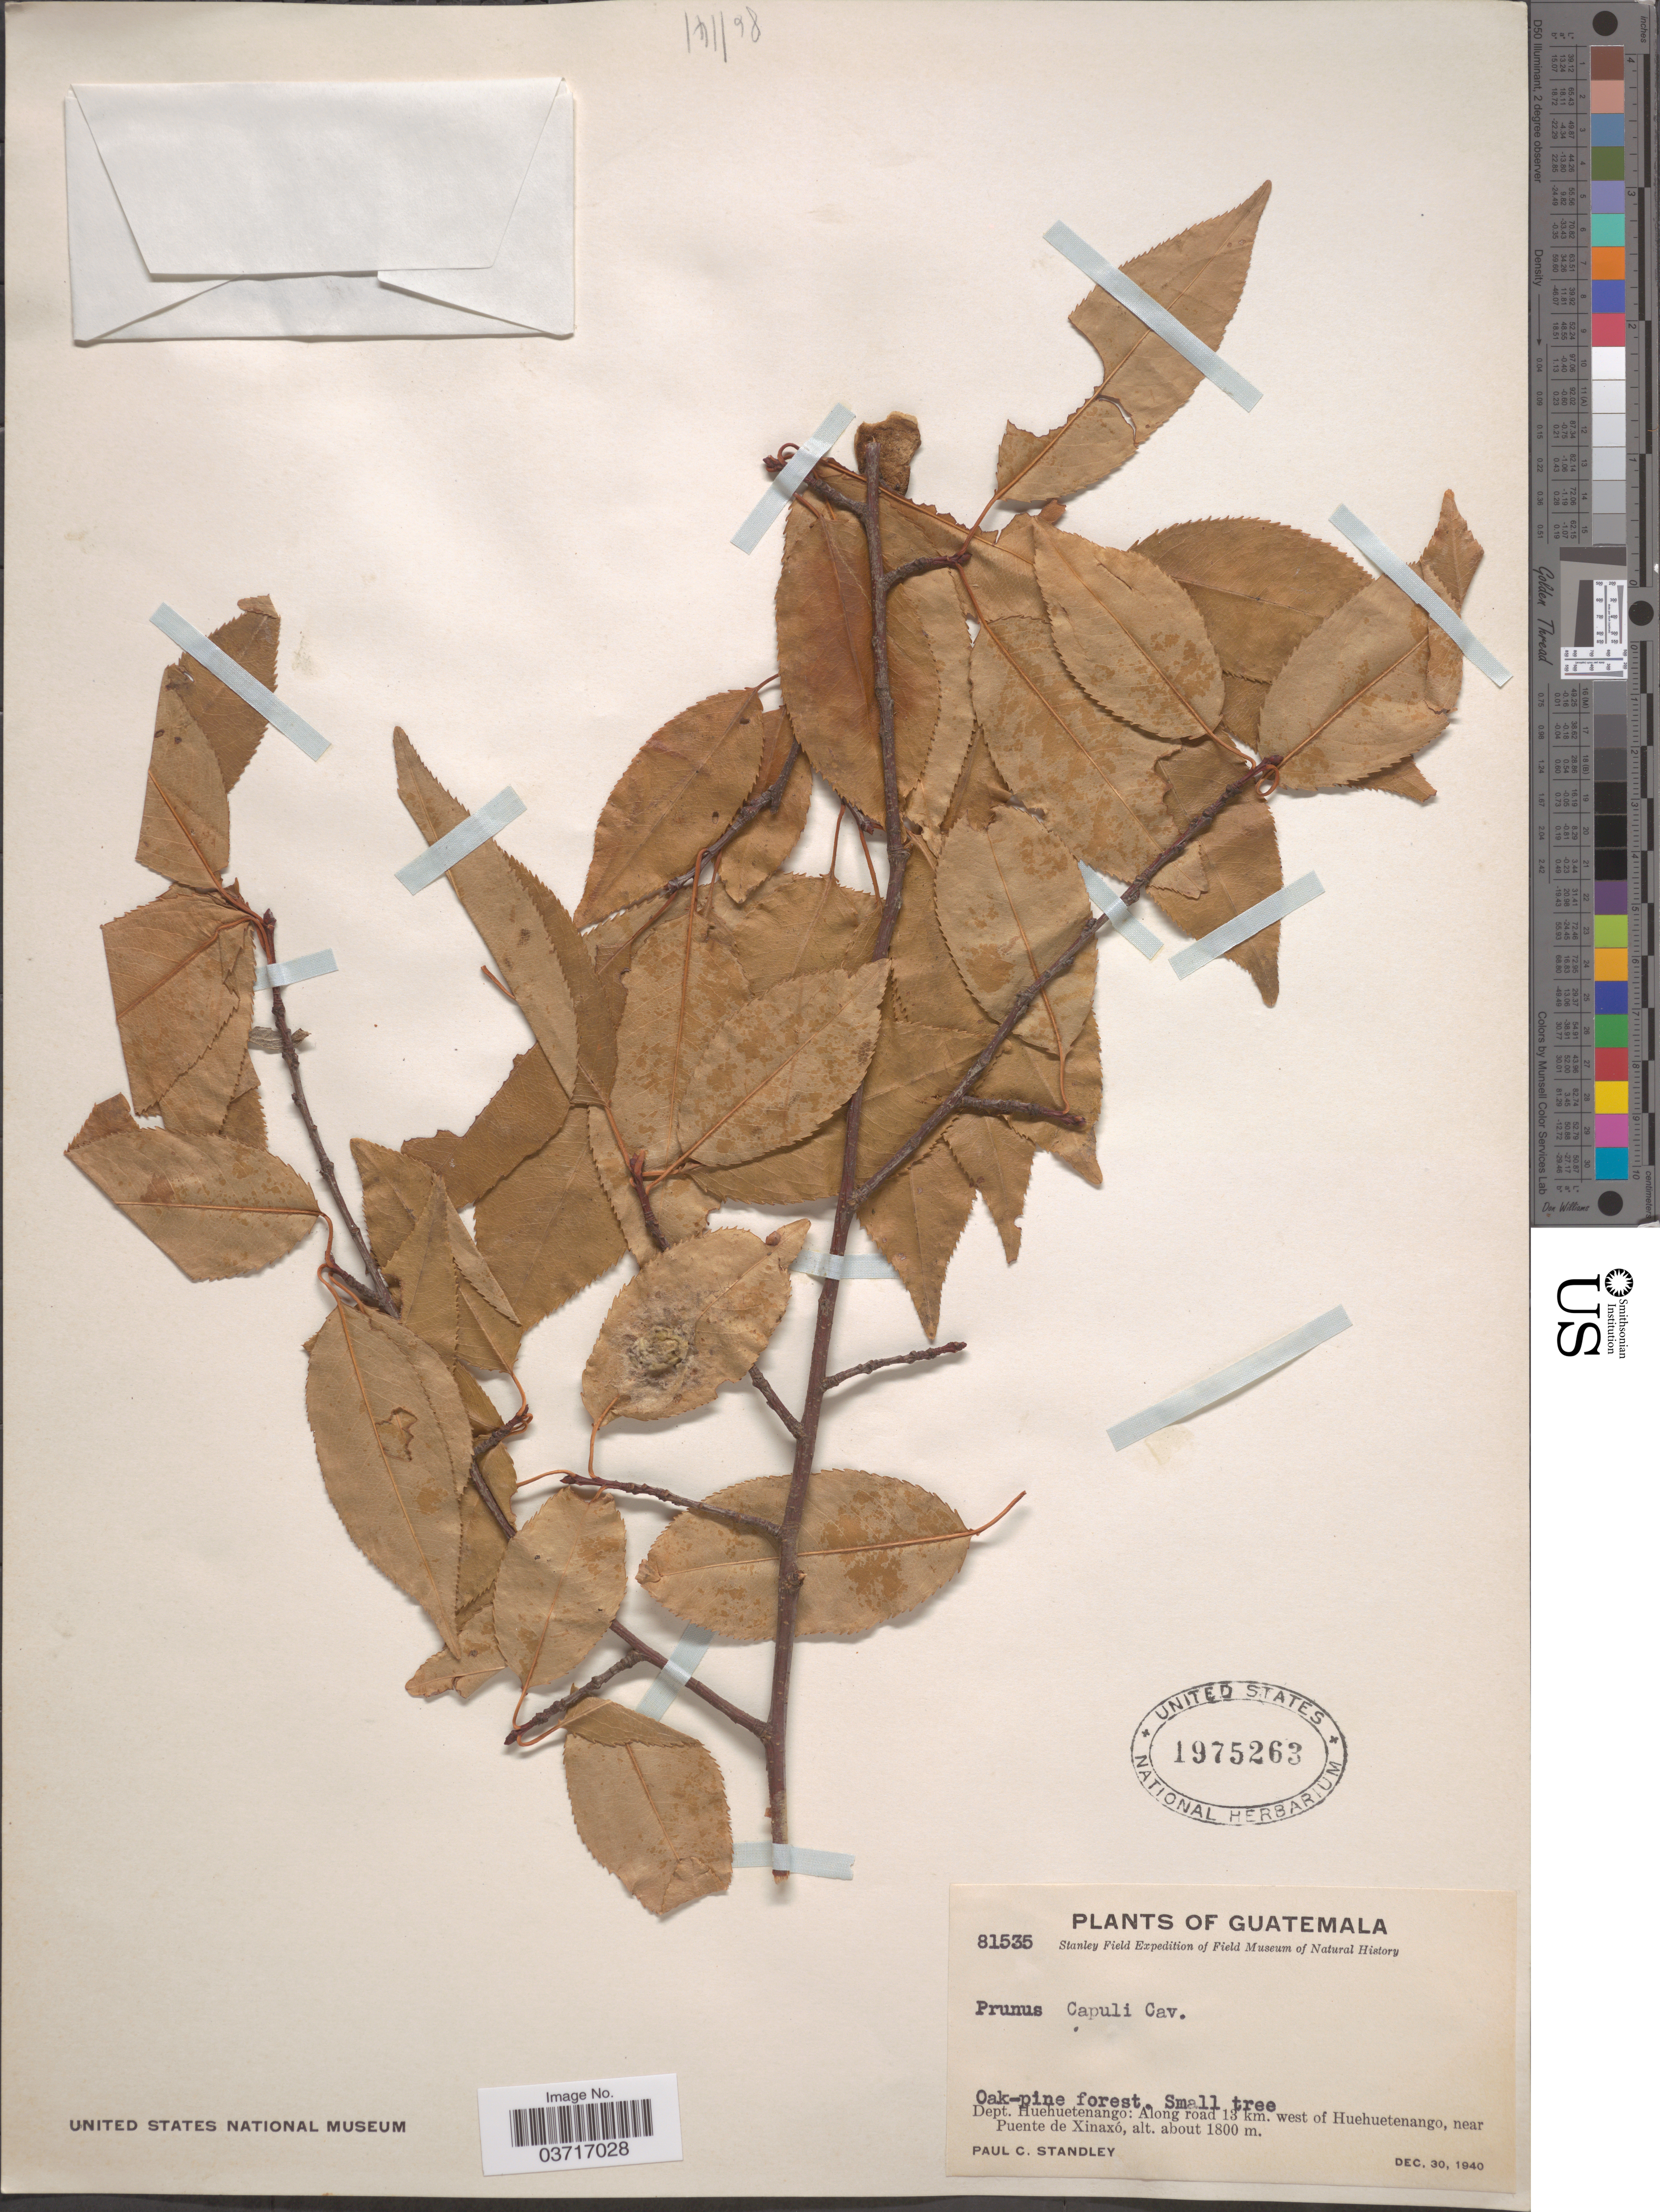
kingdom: Plantae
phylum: Tracheophyta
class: Magnoliopsida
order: Rosales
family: Rosaceae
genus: Prunus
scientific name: Prunus serotina var. serotina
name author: Ehrh.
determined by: Pérez, J. A.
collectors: P. C. Standley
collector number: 81535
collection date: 1940-12-30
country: Guatemala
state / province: Huehuetenango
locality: Dept. Huehuetenango: Along road 13 km. west of Huehuetenango, near Puente de Xinaxó.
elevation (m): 1800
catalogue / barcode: US 1975263